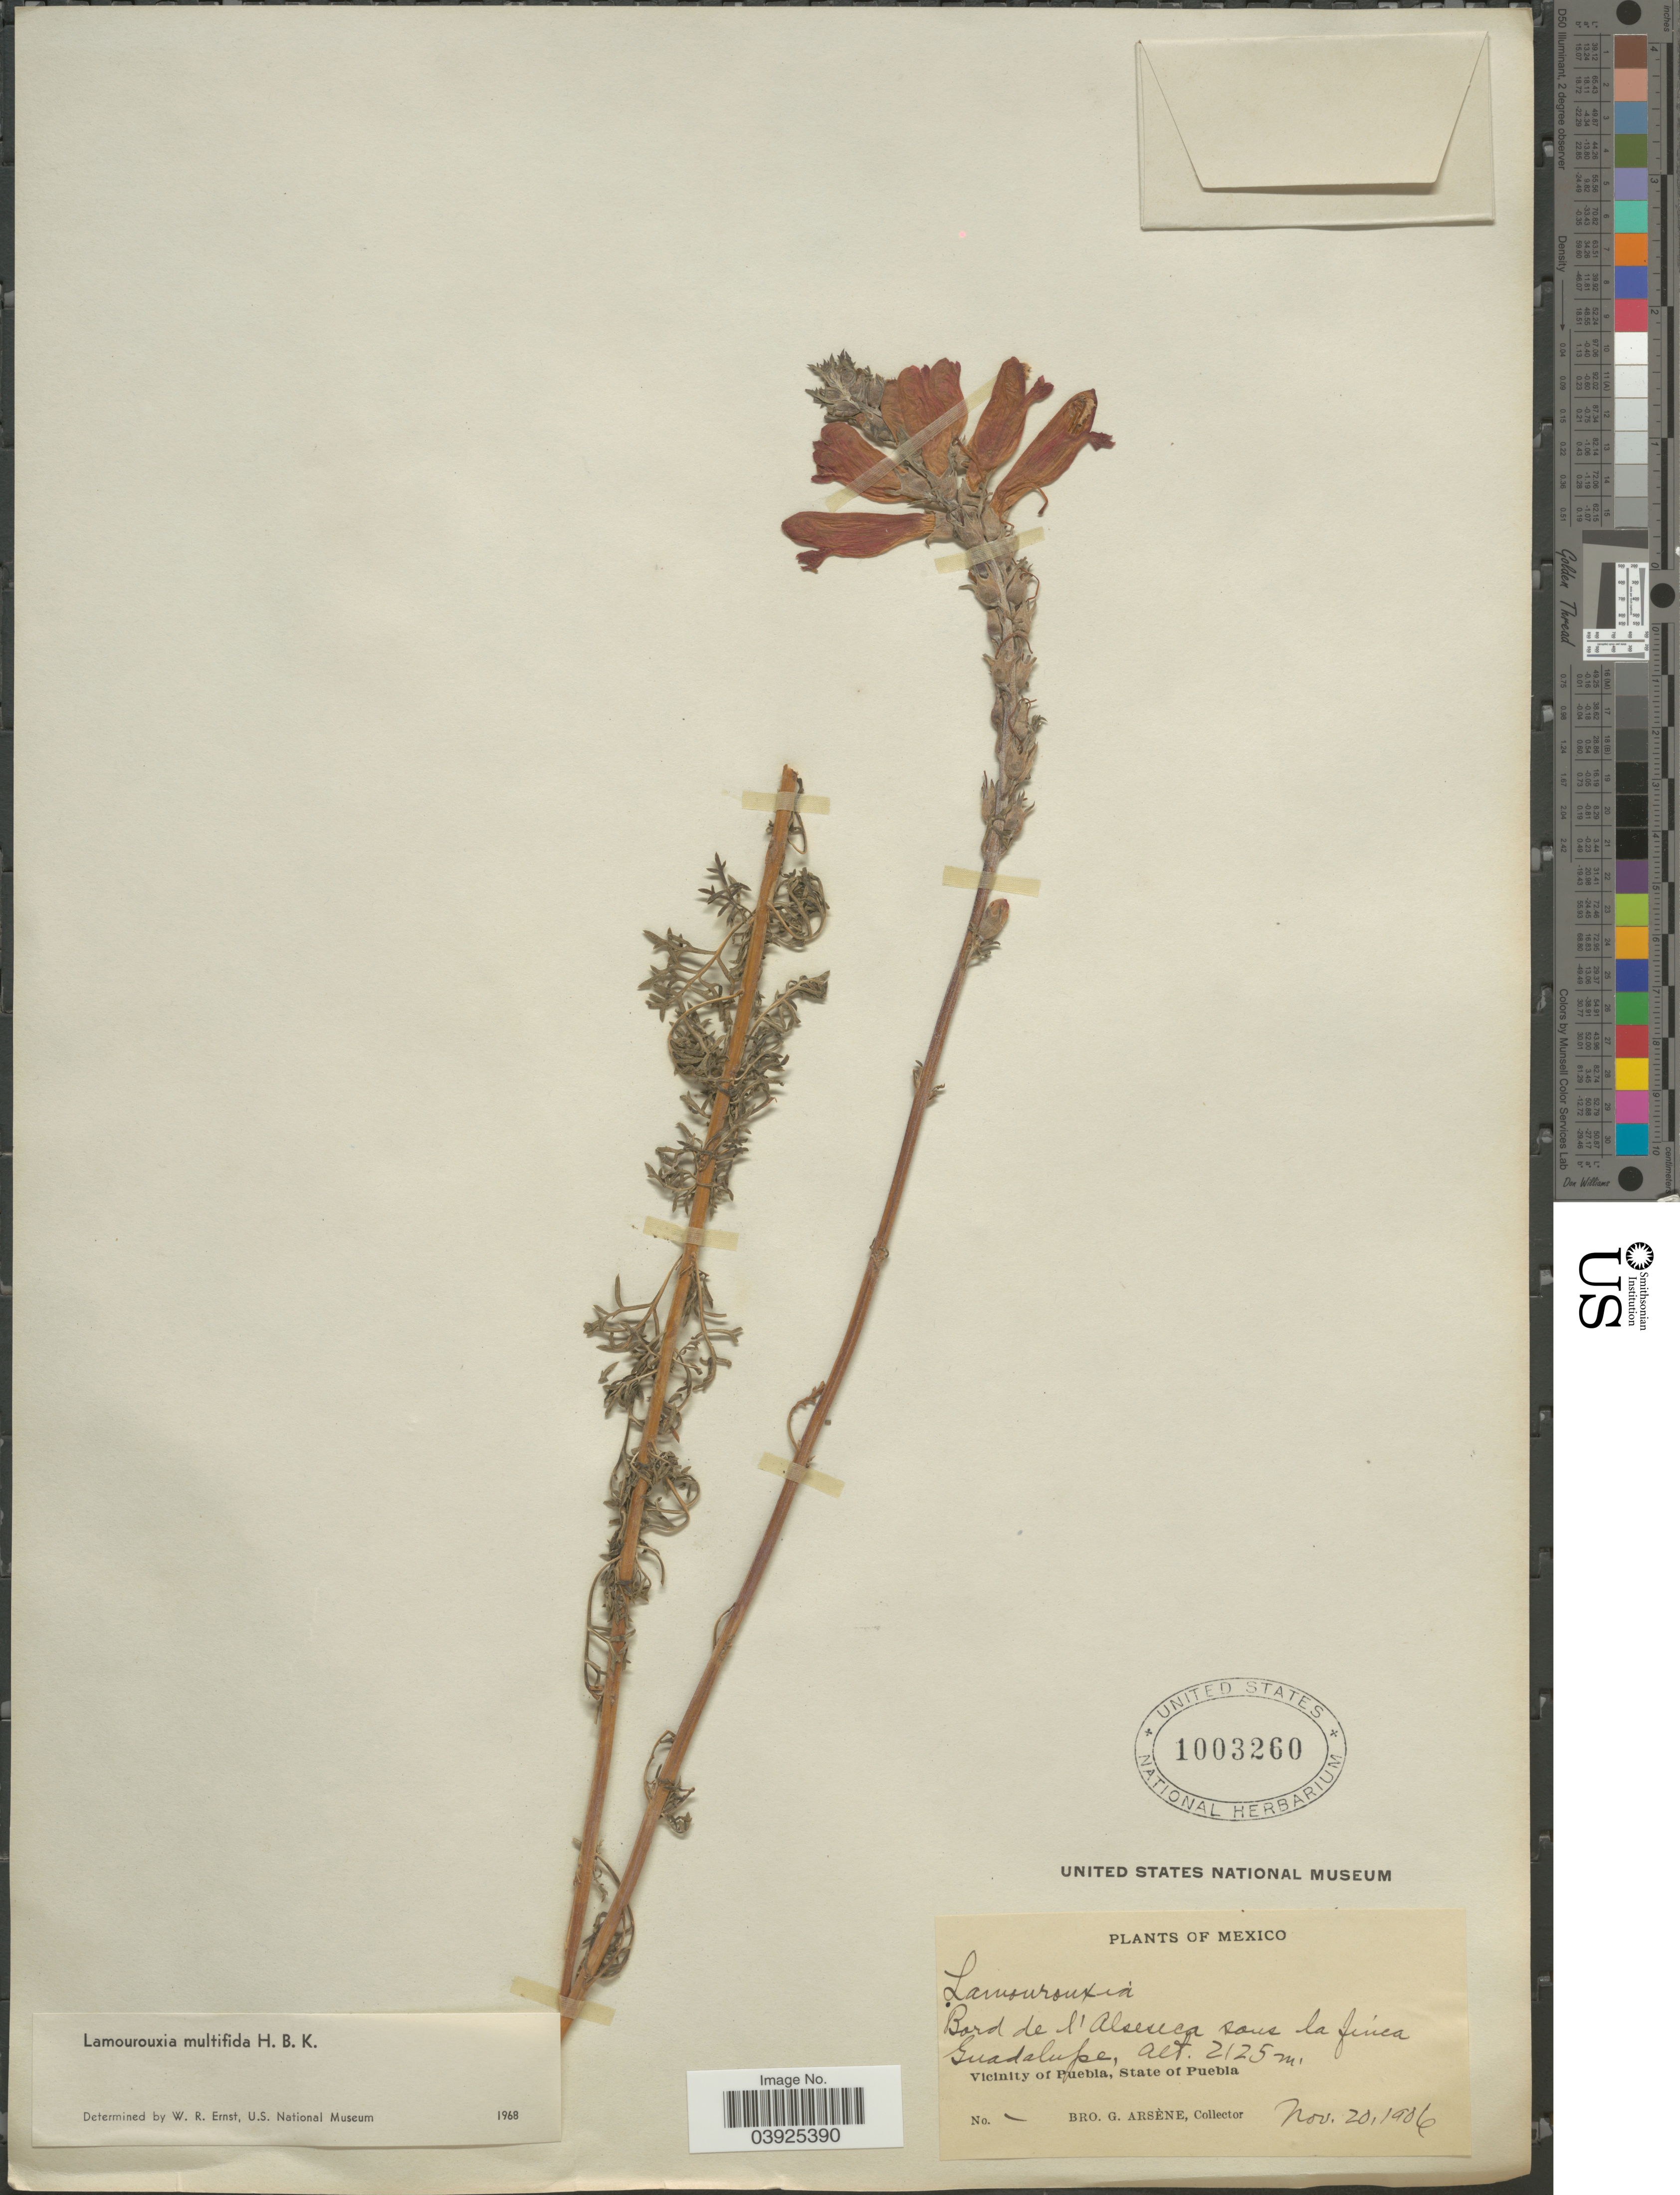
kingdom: Plantae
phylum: Tracheophyta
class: Magnoliopsida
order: Lamiales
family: Orobanchaceae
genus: Lamourouxia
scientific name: Lamourouxia multifida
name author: Kunth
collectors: Bro. G. Arsène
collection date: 1906-11-20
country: Mexico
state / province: Puebla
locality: Bord de l'Alseseca Sous la finca Guadalupe. Vicinity of Puebla.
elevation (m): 2125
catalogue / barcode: US 1003260